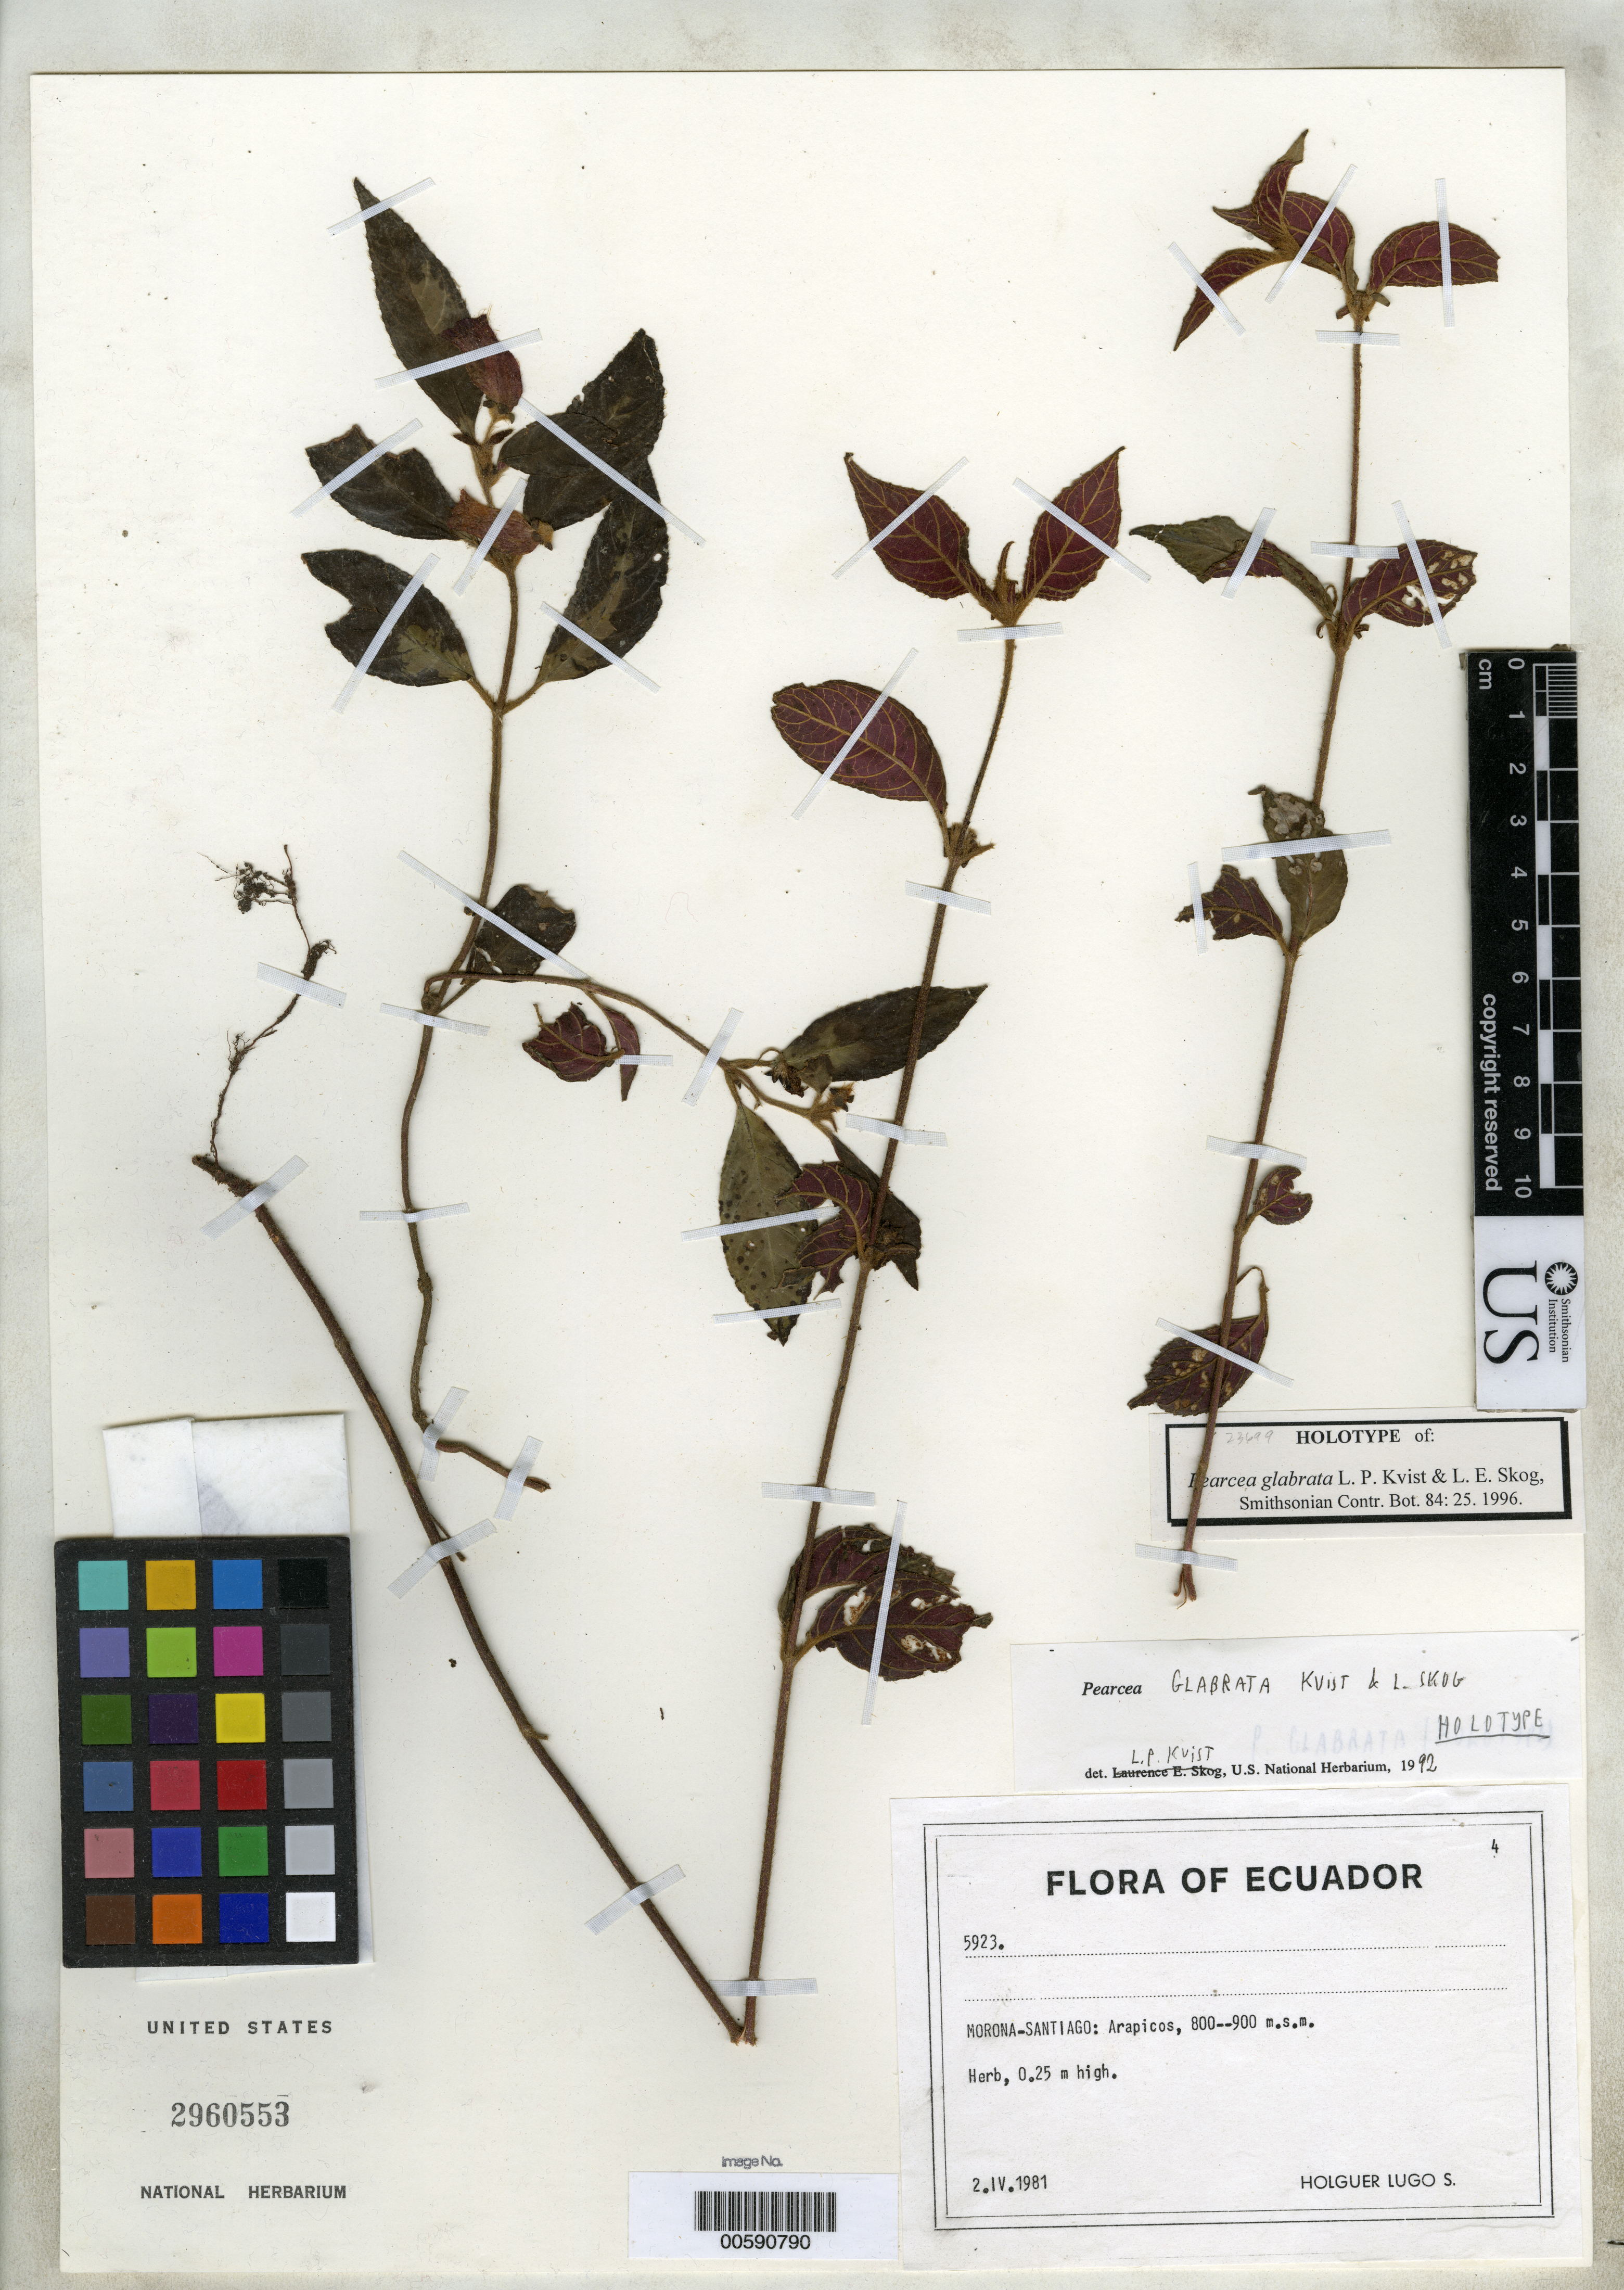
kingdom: Plantae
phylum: Tracheophyta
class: Magnoliopsida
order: Lamiales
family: Gesneriaceae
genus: Pearcea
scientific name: Pearcea glabrata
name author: L.P. Kvist & L.E. Skog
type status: Holotype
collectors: H. Lugo S.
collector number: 5923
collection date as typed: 02 Apr 1981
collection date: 1981-04-02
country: Ecuador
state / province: Morona-Santiago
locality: AraPicos.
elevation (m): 800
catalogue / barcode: US 2960553